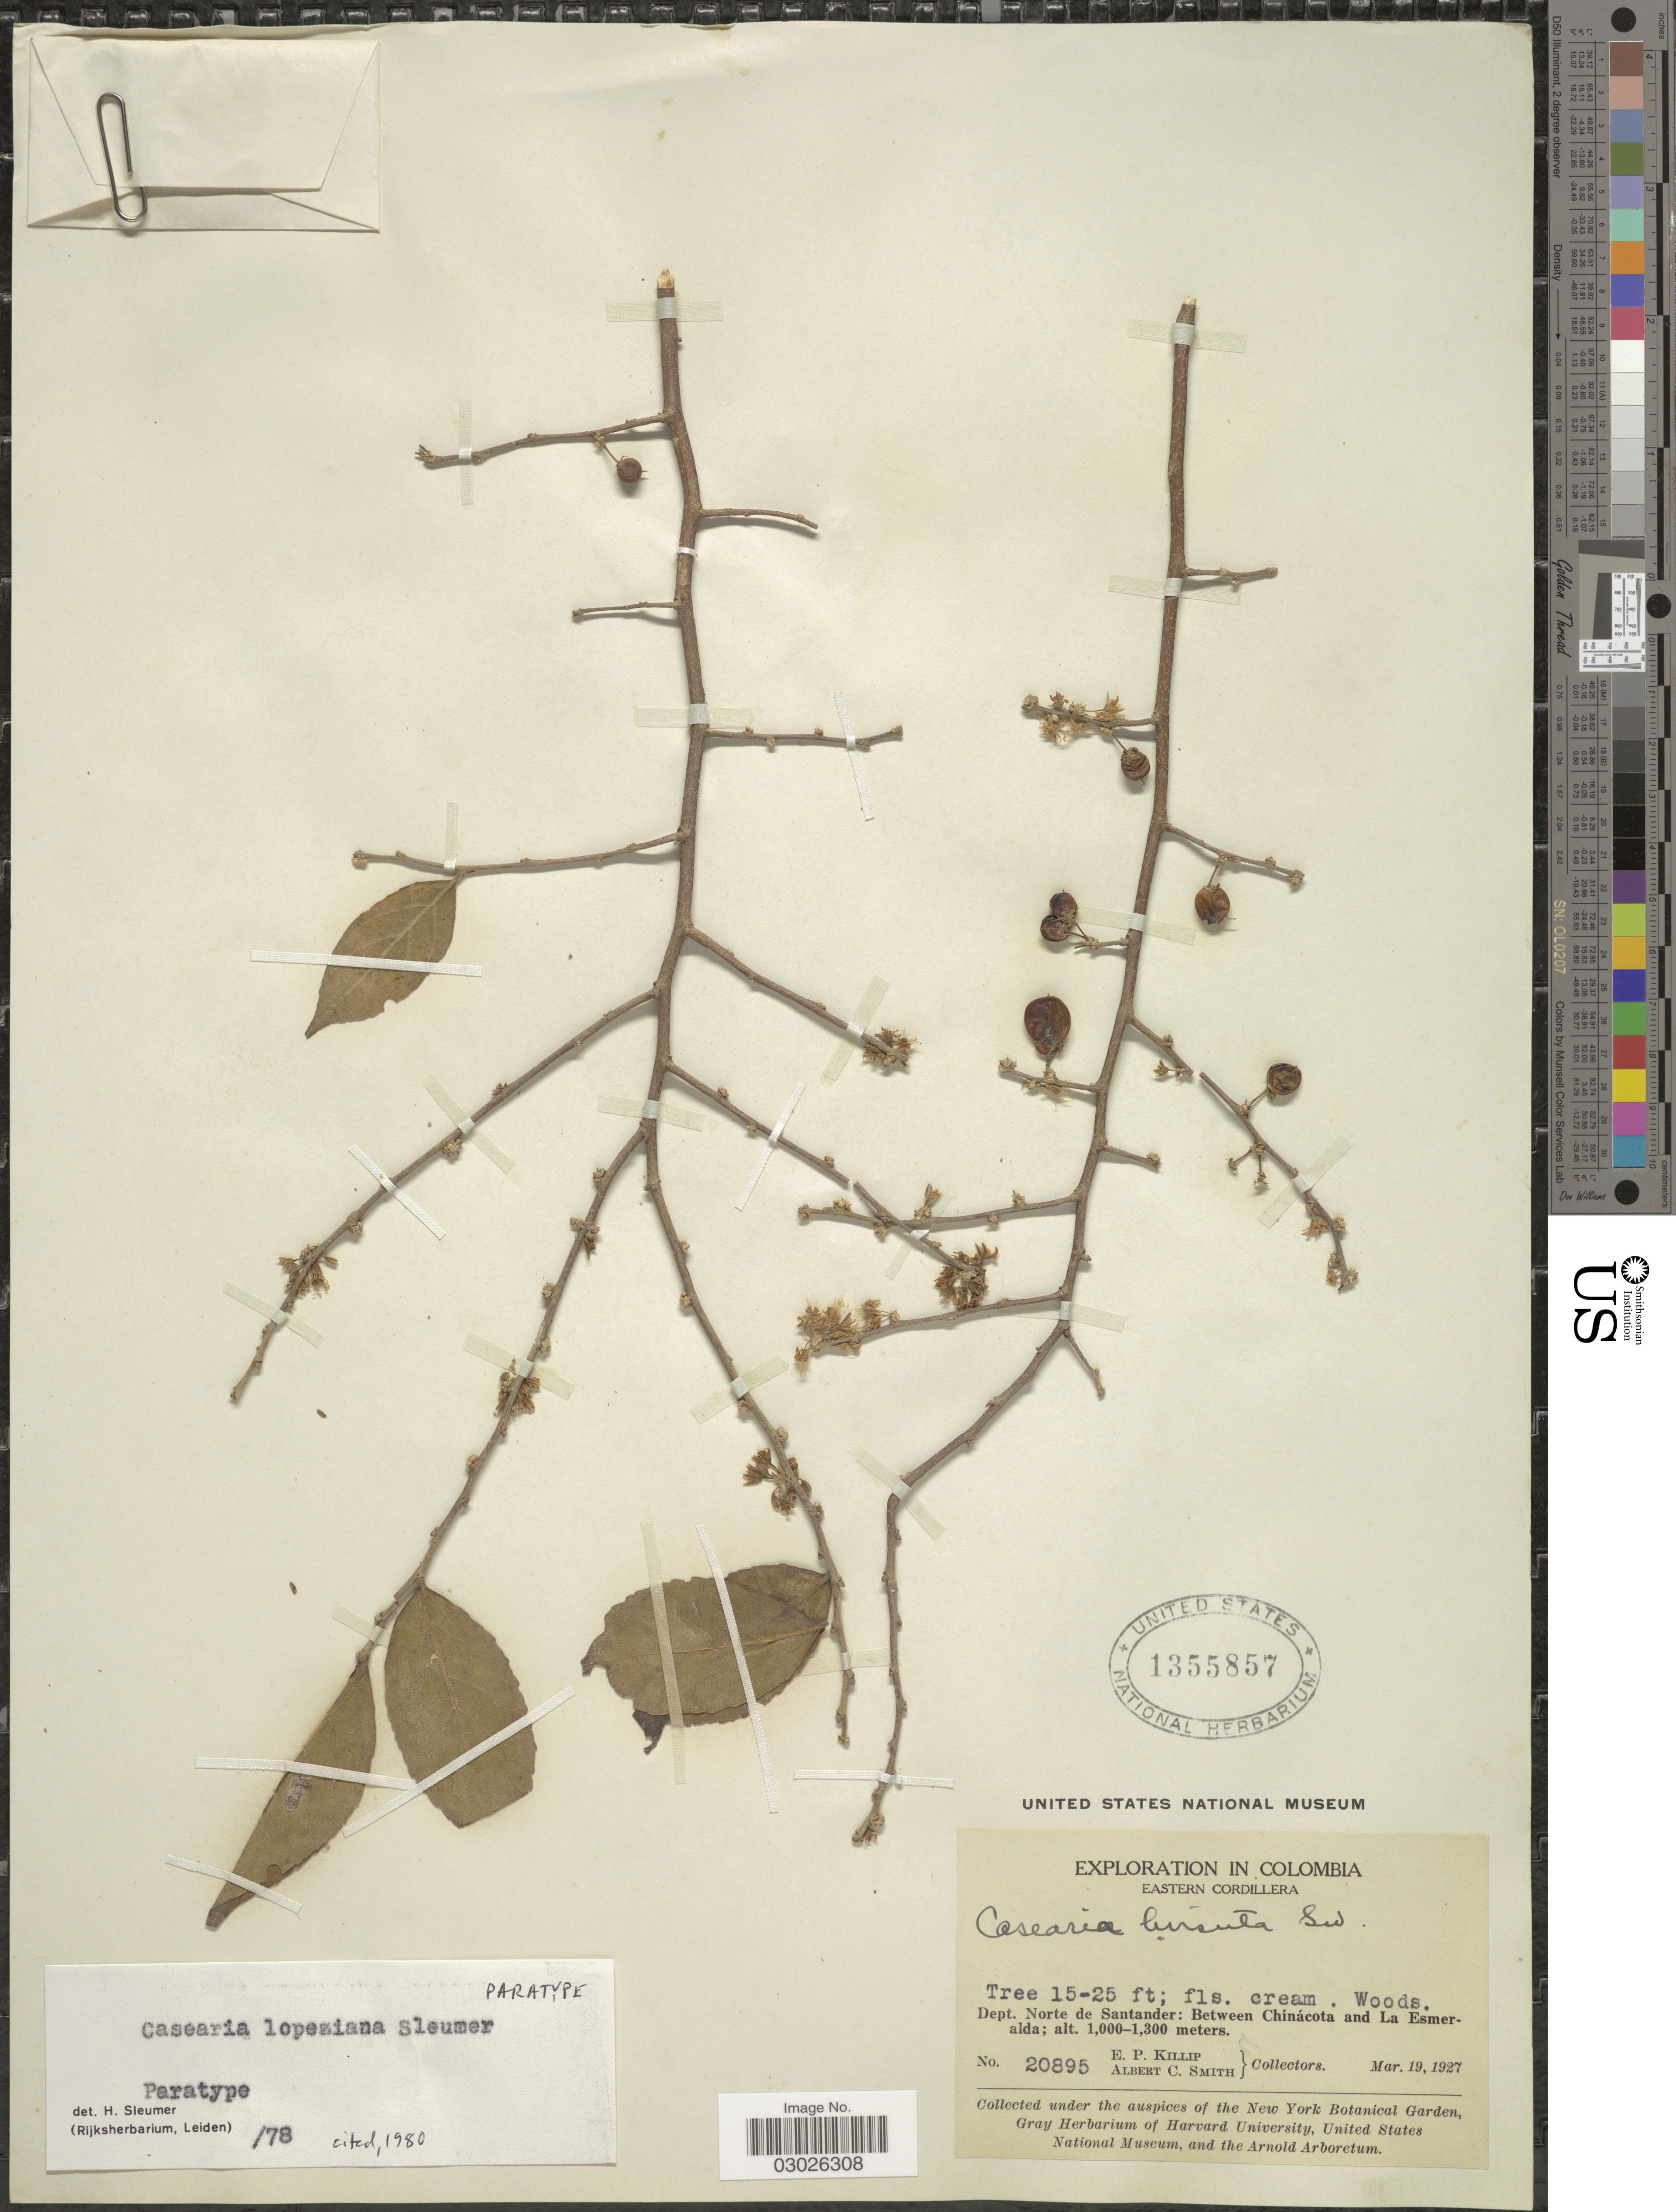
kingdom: Plantae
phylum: Tracheophyta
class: Magnoliopsida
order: Malpighiales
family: Salicaceae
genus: Casearia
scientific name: Casearia lopeziana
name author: Sleumer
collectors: E. P. Killip & A. C. Smith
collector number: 20895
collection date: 1927-03-19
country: Colombia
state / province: Norte de Santander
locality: Eastern Cordillera. Dept. Norte de Santander: Between Chinácota and La Esmeralda.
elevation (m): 1000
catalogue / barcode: US 1355857